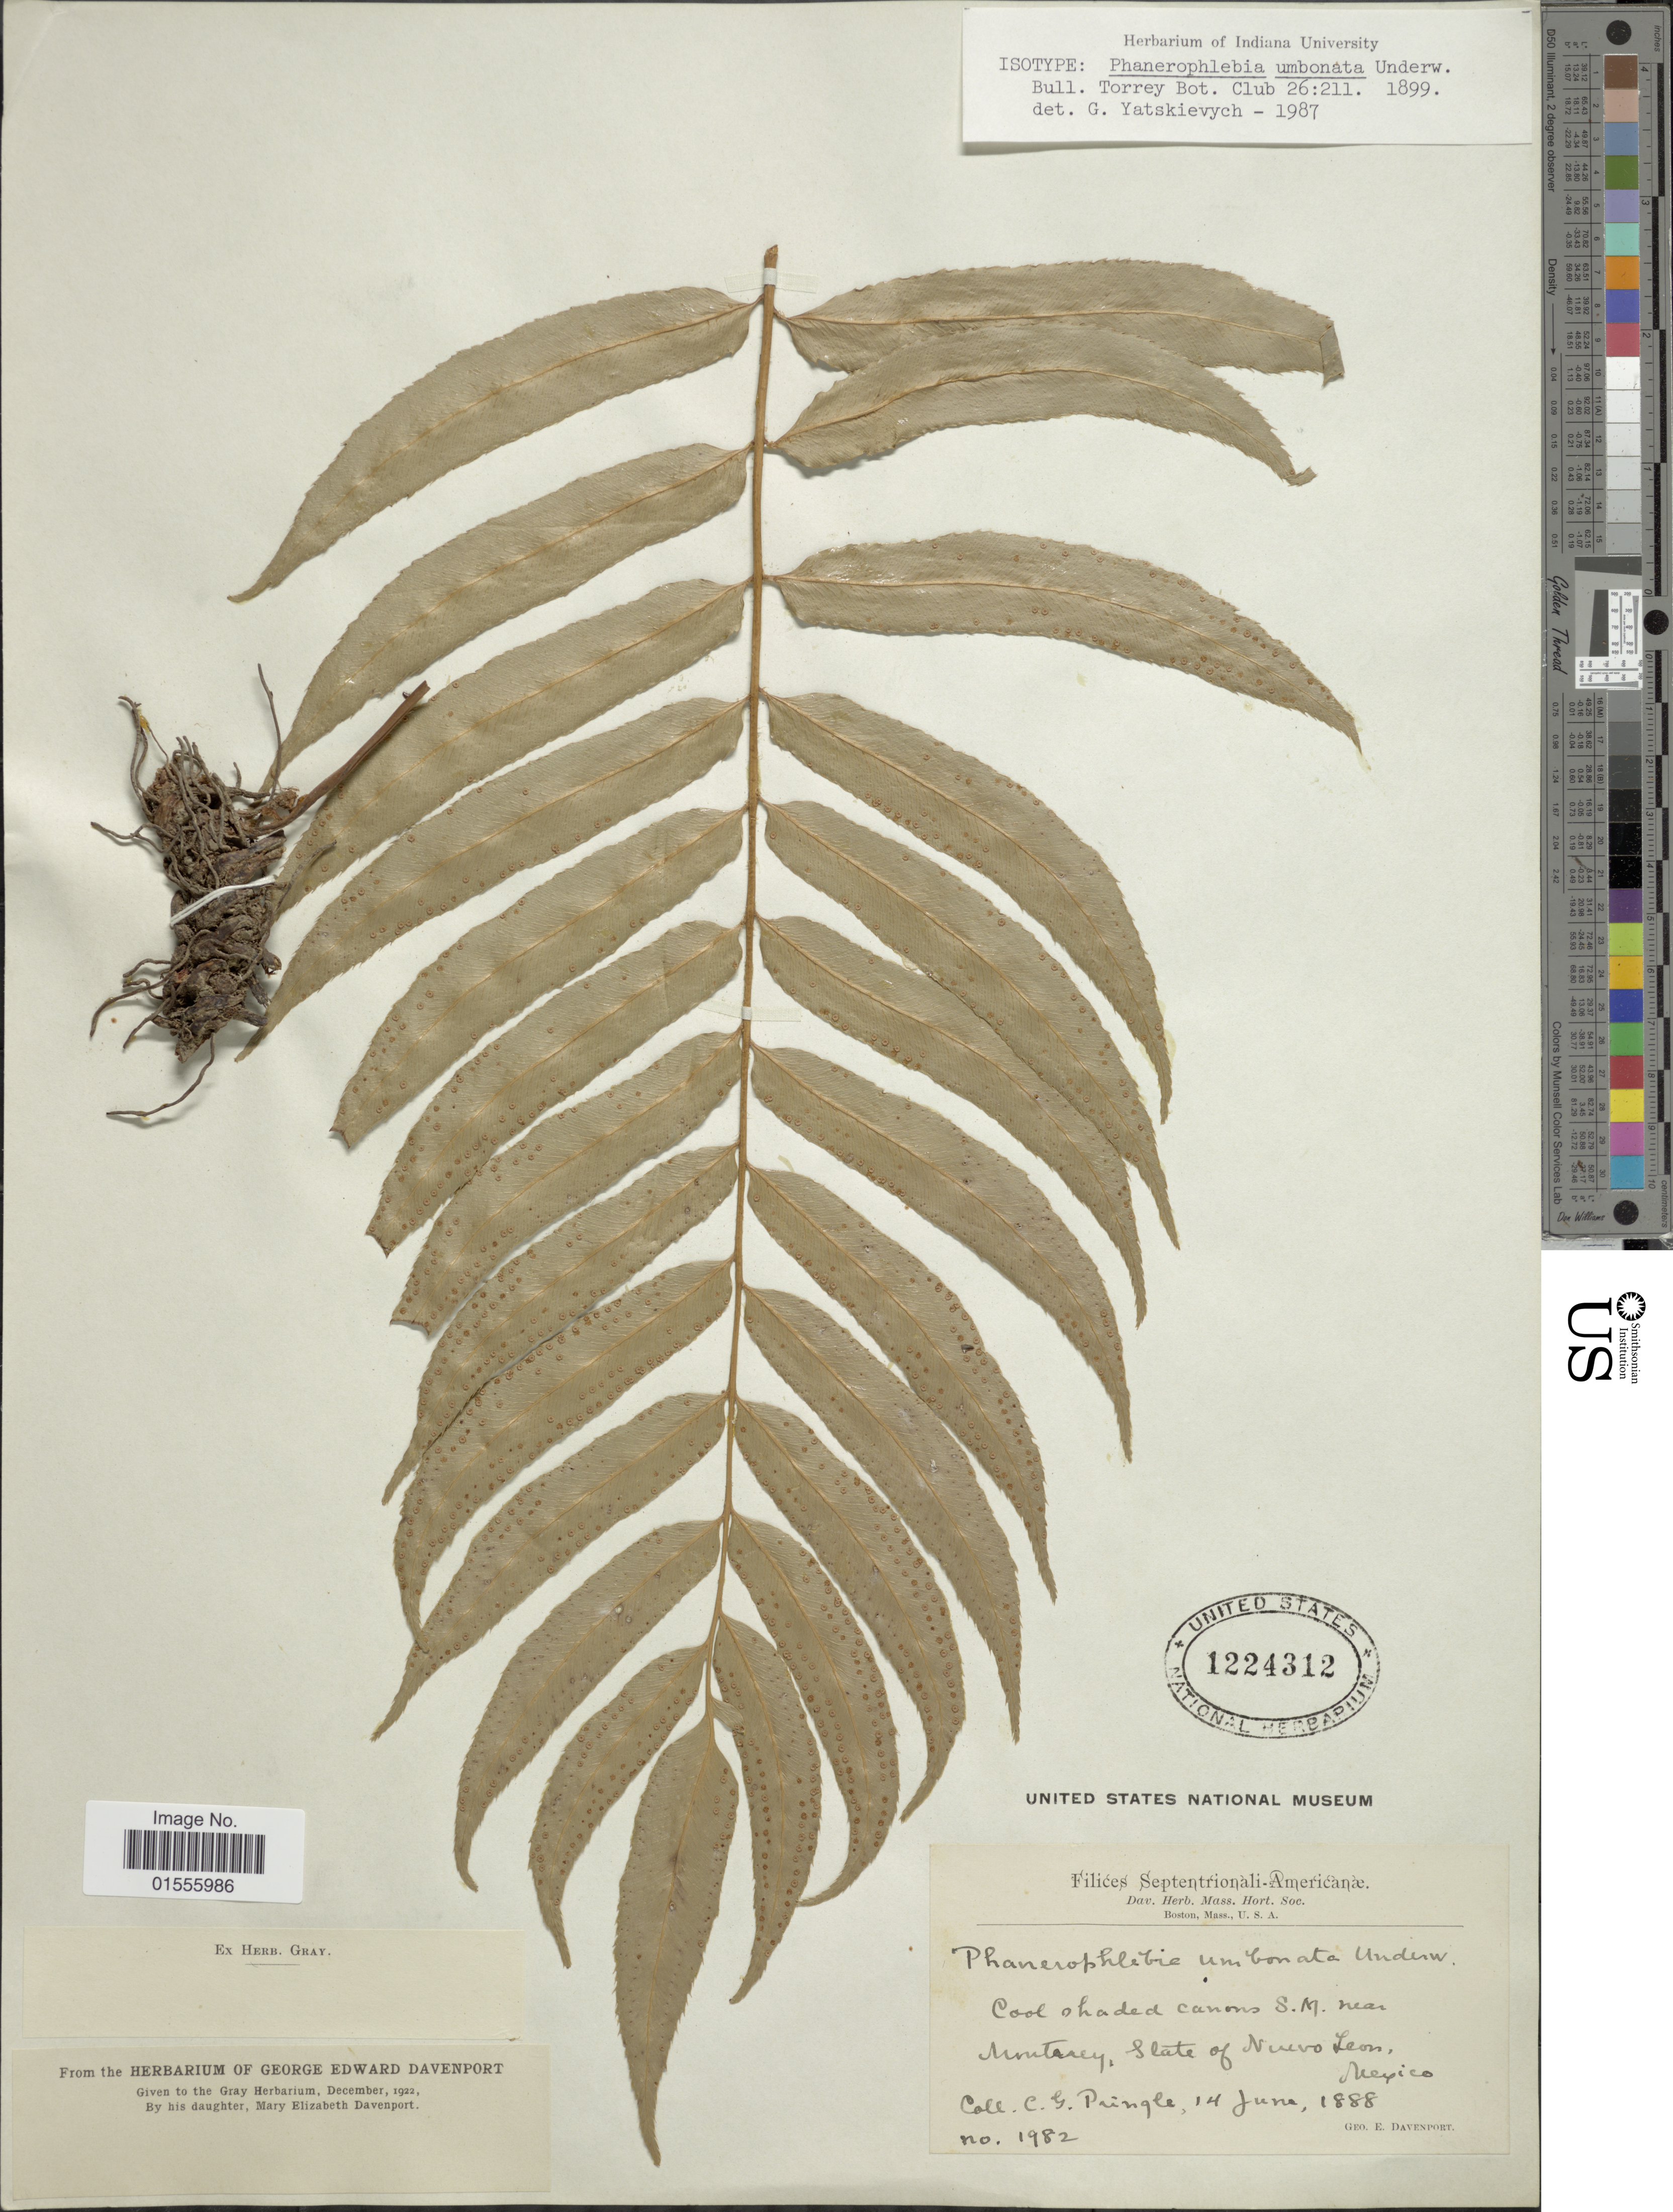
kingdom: Plantae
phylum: Tracheophyta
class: Polypodiopsida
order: Polypodiales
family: Dryopteridaceae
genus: Phanerophlebia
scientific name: Phanerophlebia umbonata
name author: Underw.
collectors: C. G. Pringle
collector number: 1982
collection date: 1888-06-14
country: Mexico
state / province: Nuevo León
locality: Coo shaded canons S.M. near Montarey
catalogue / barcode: US 1224312